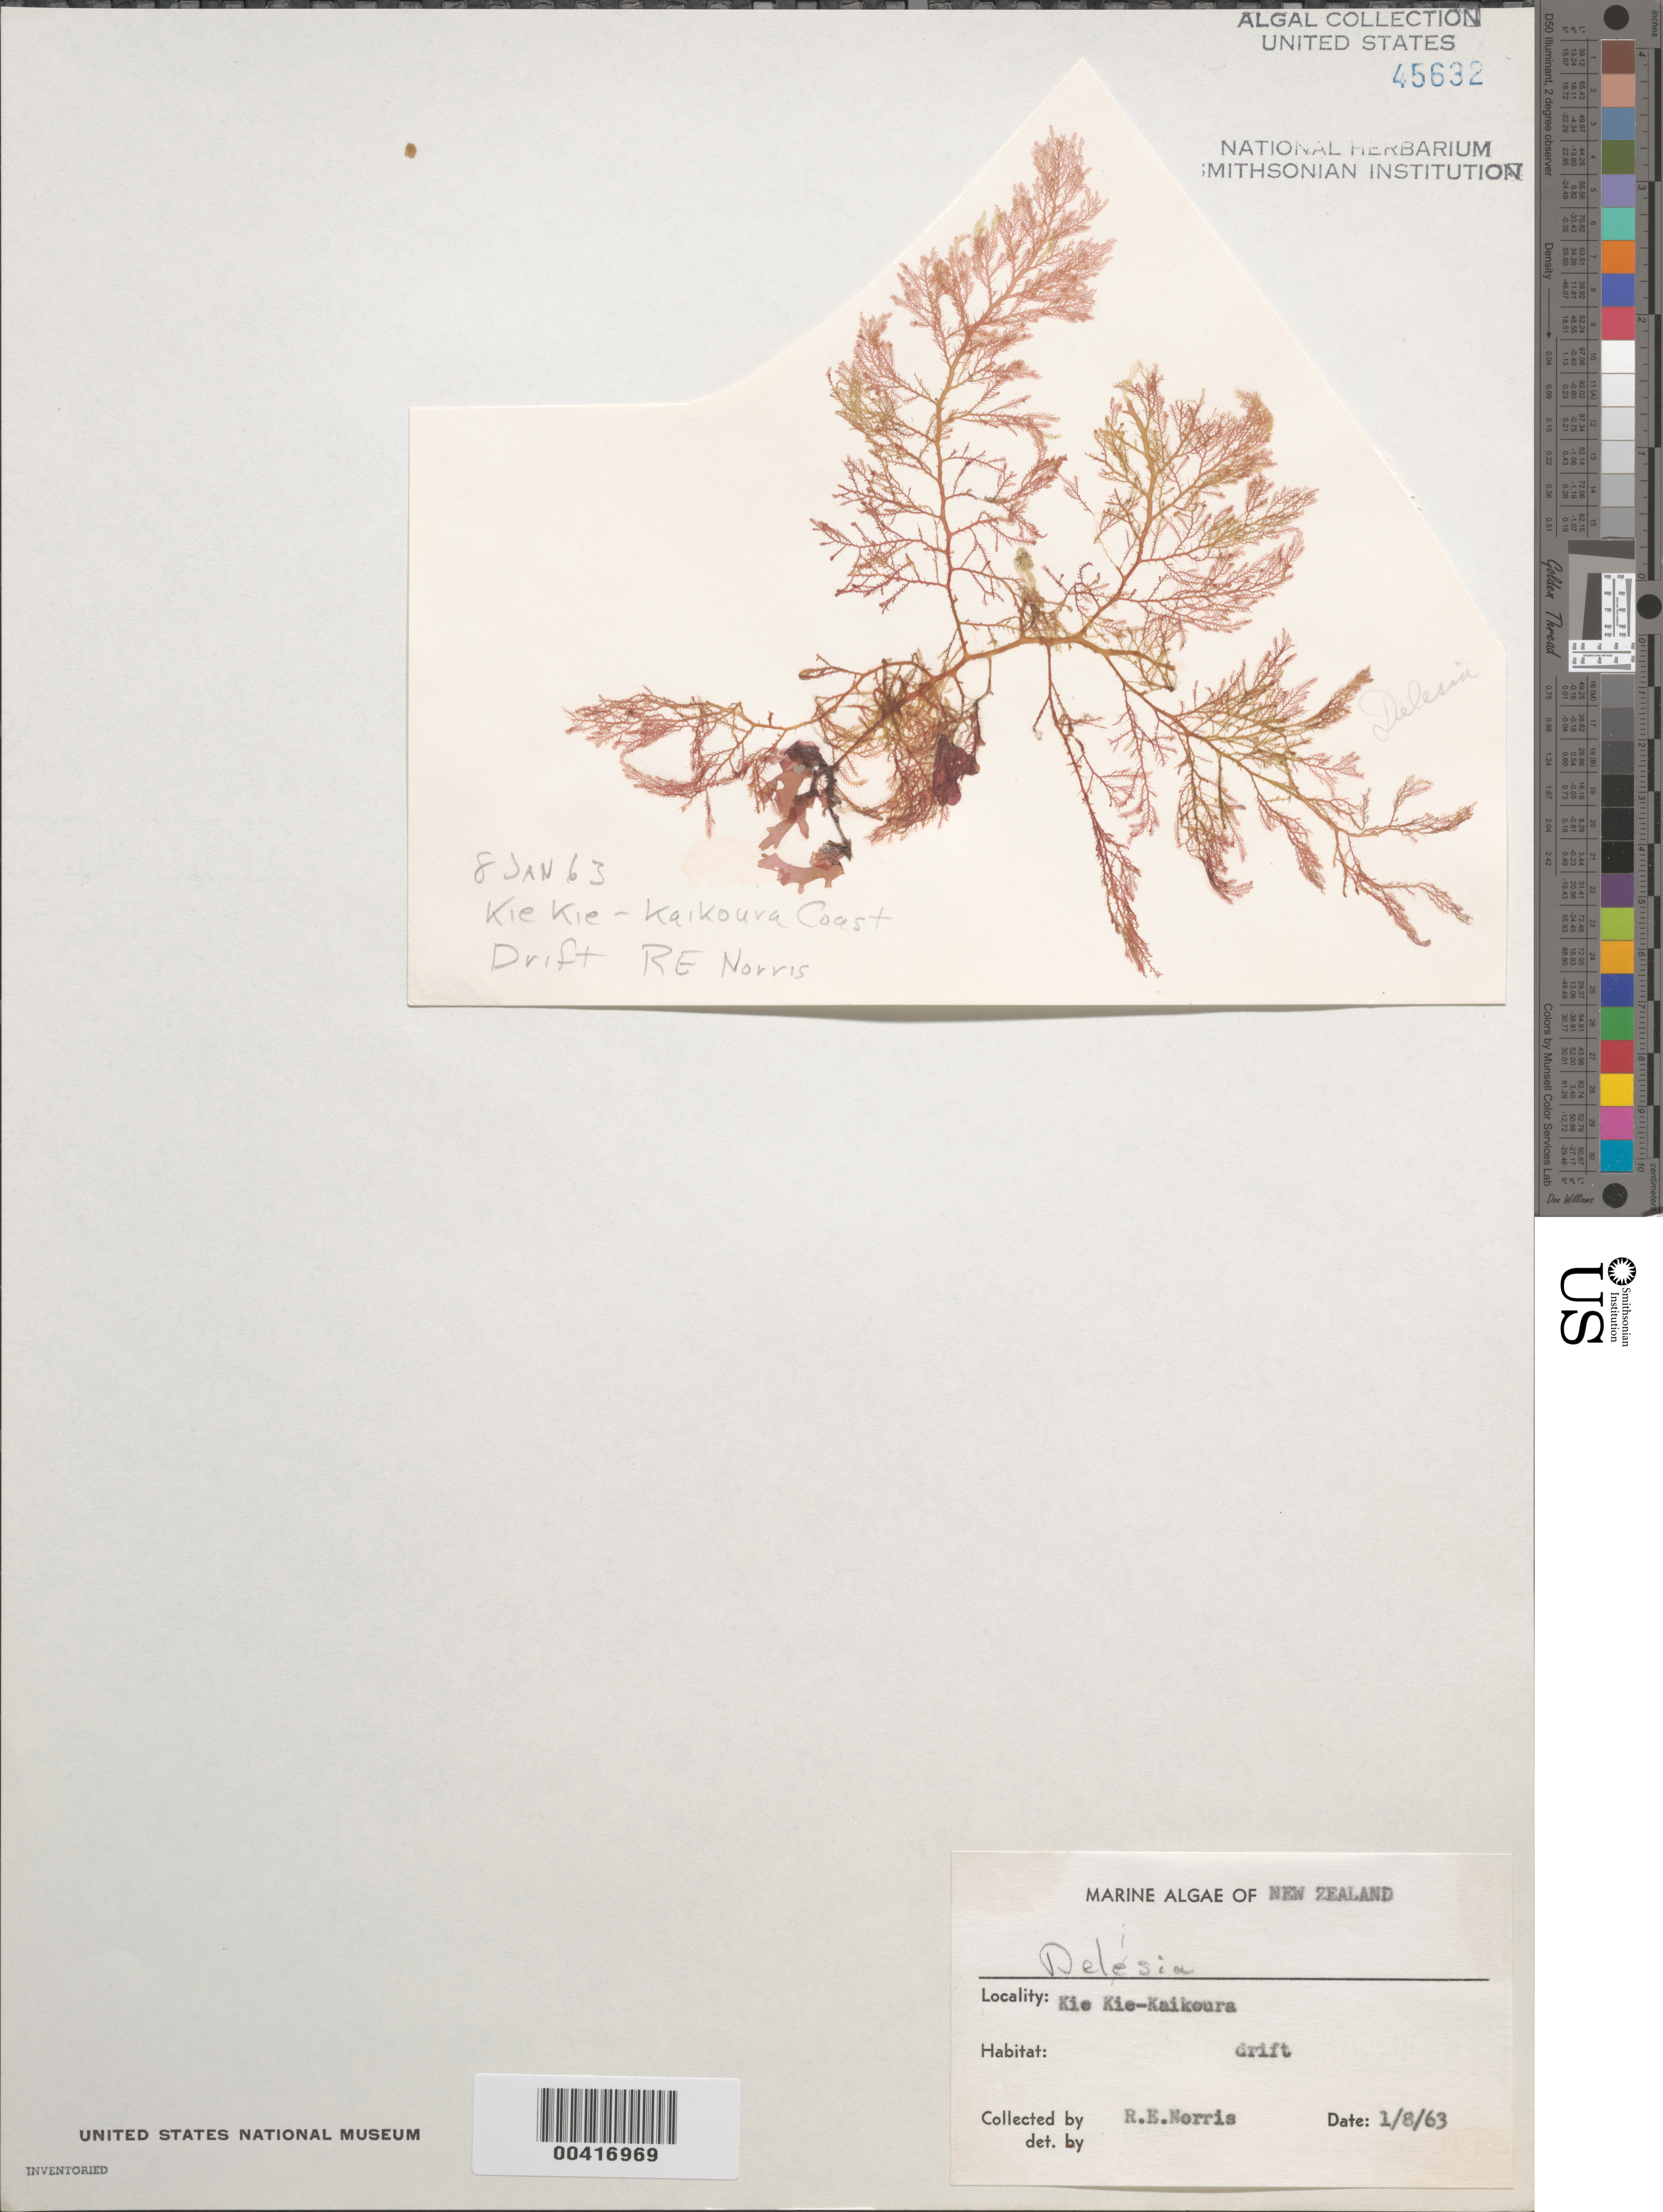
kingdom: Plantae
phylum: Rhodophyta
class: Florideophyceae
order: Bonnemaisoniales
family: Bonnemaisoniaceae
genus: Delisea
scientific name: Delisea sp.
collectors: R. E. Norris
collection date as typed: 08 Jan 1963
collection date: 1963-01-08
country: New Zealand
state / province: Canterbury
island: South Island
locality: Kie Kie-Kaikoura Coast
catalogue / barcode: US 45632